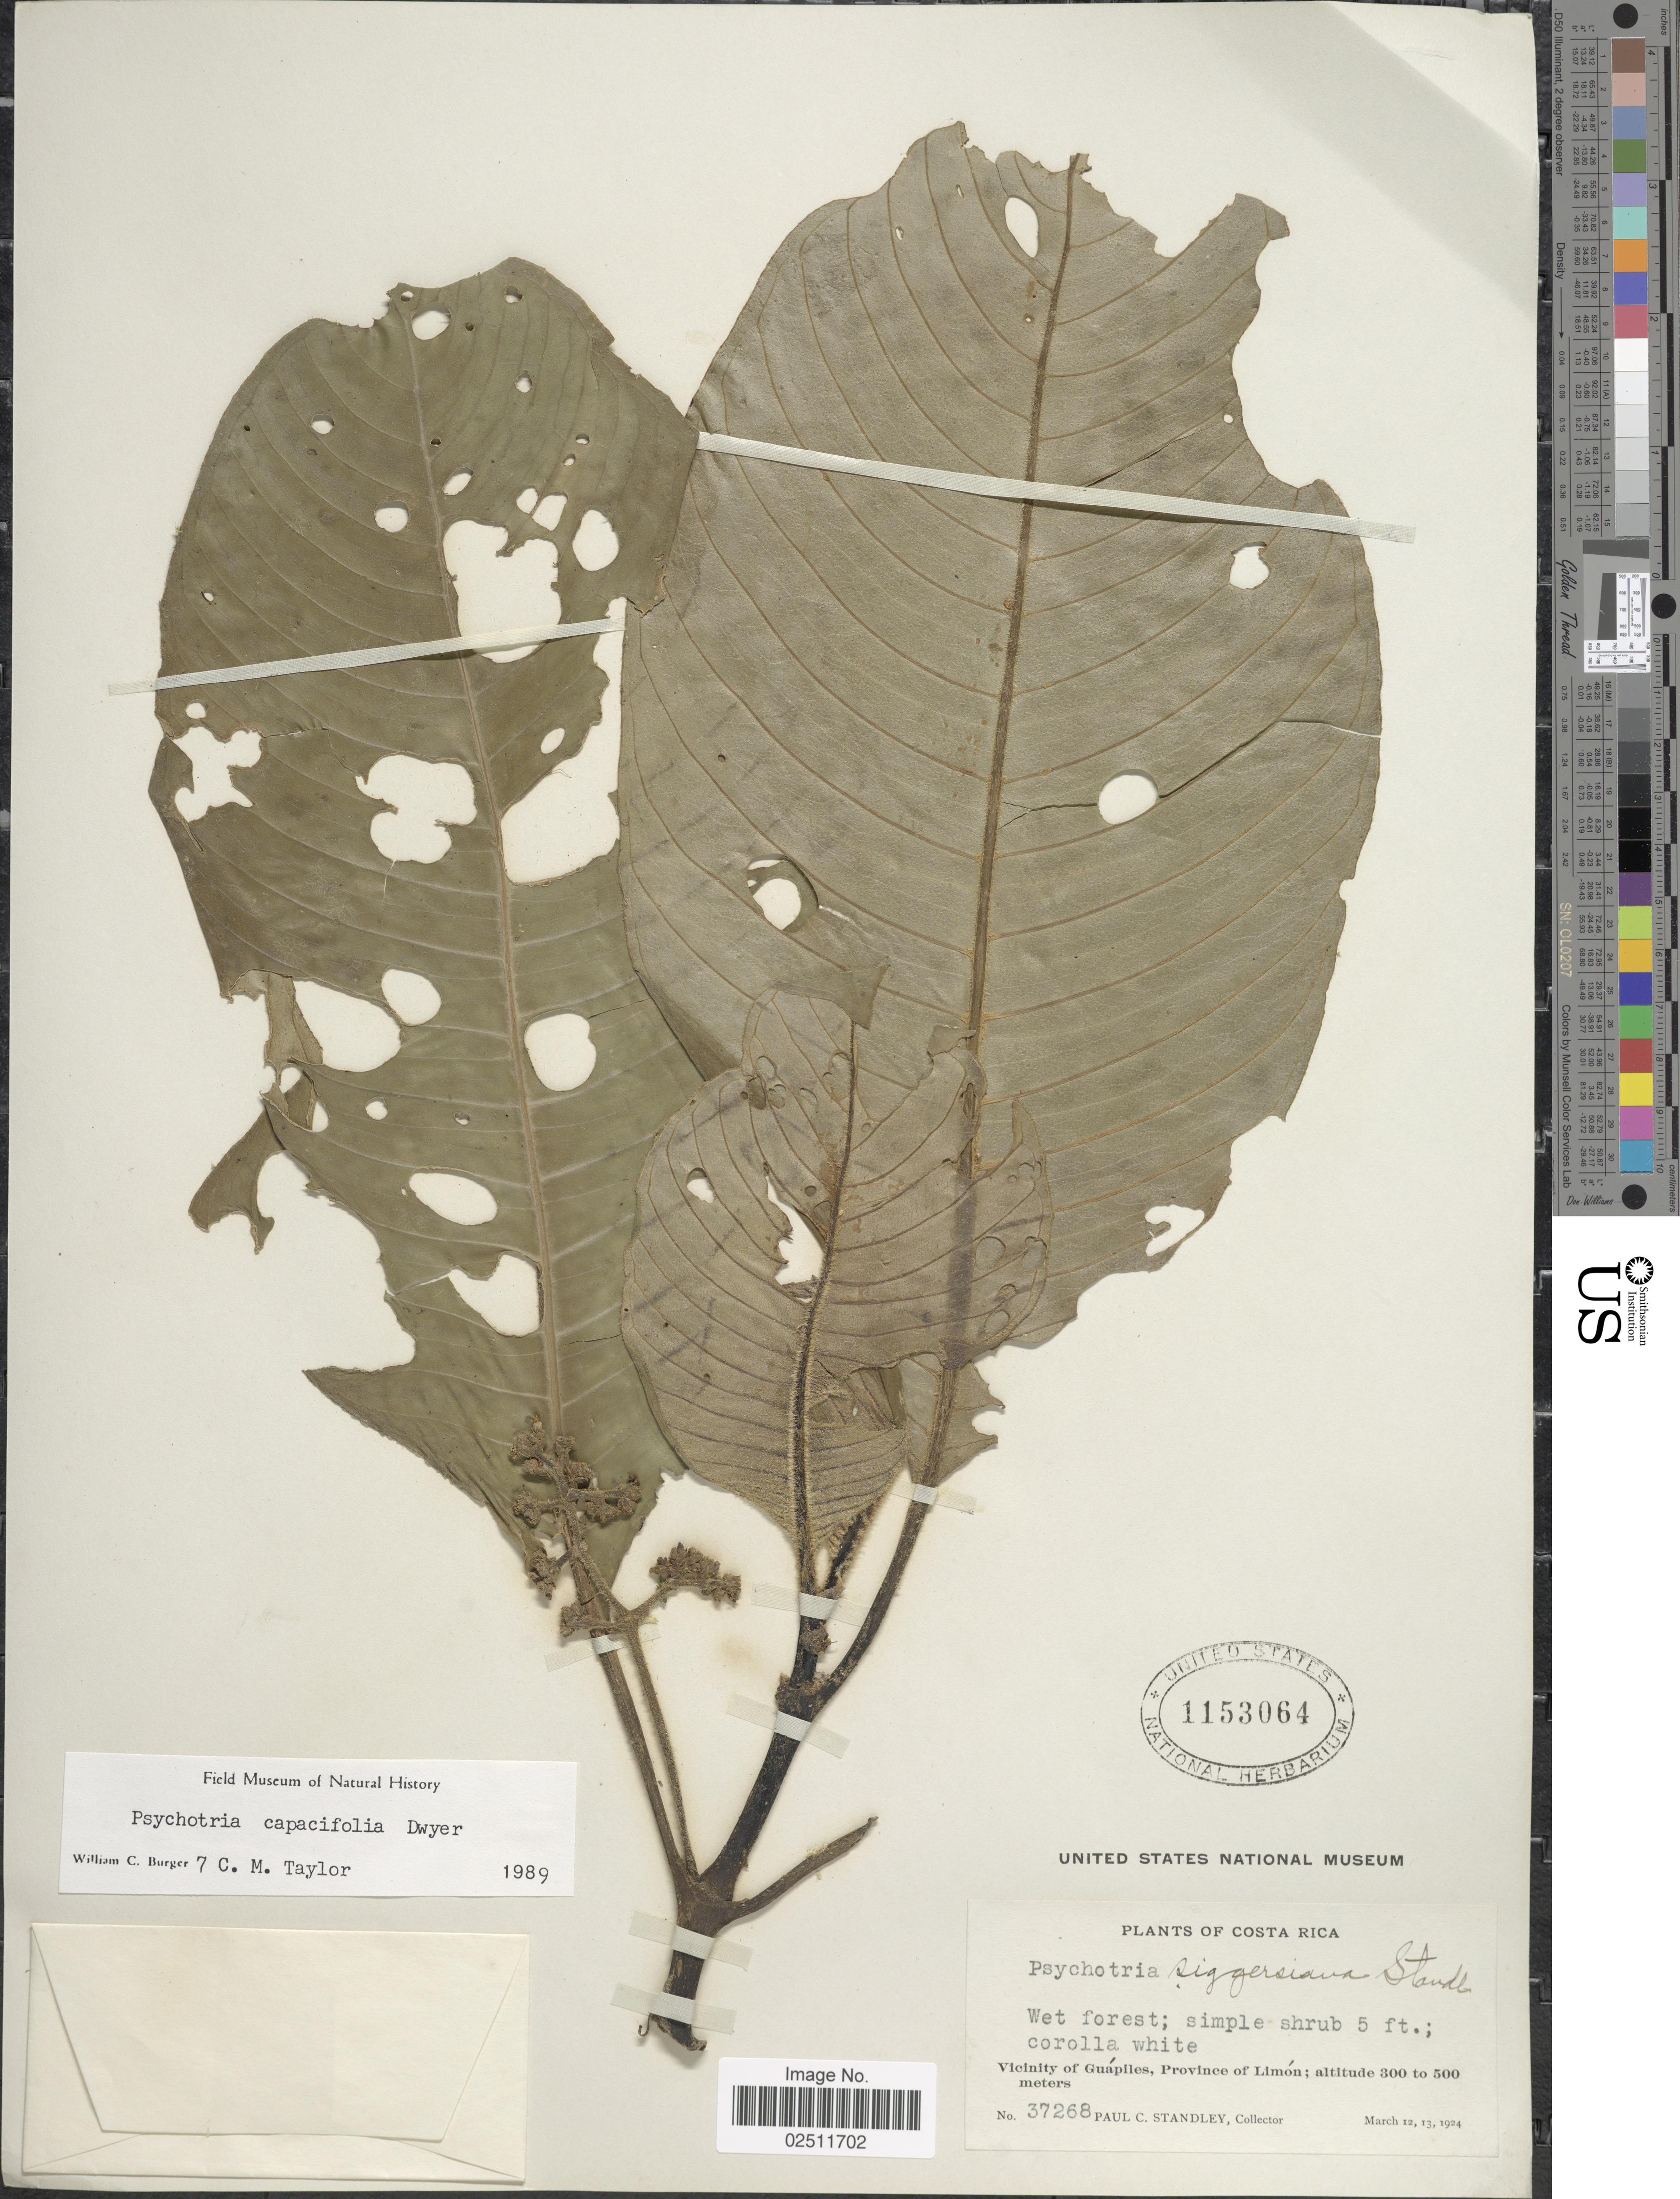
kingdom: Plantae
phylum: Tracheophyta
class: Magnoliopsida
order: Gentianales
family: Rubiaceae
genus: Psychotria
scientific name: Psychotria capacifolia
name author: Dwyer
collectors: P. C. Standley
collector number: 37268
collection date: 1924-03-12/1924-03-13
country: Costa Rica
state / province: Limón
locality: Vicinity of Guápiles.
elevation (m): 300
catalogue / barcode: US 1153064